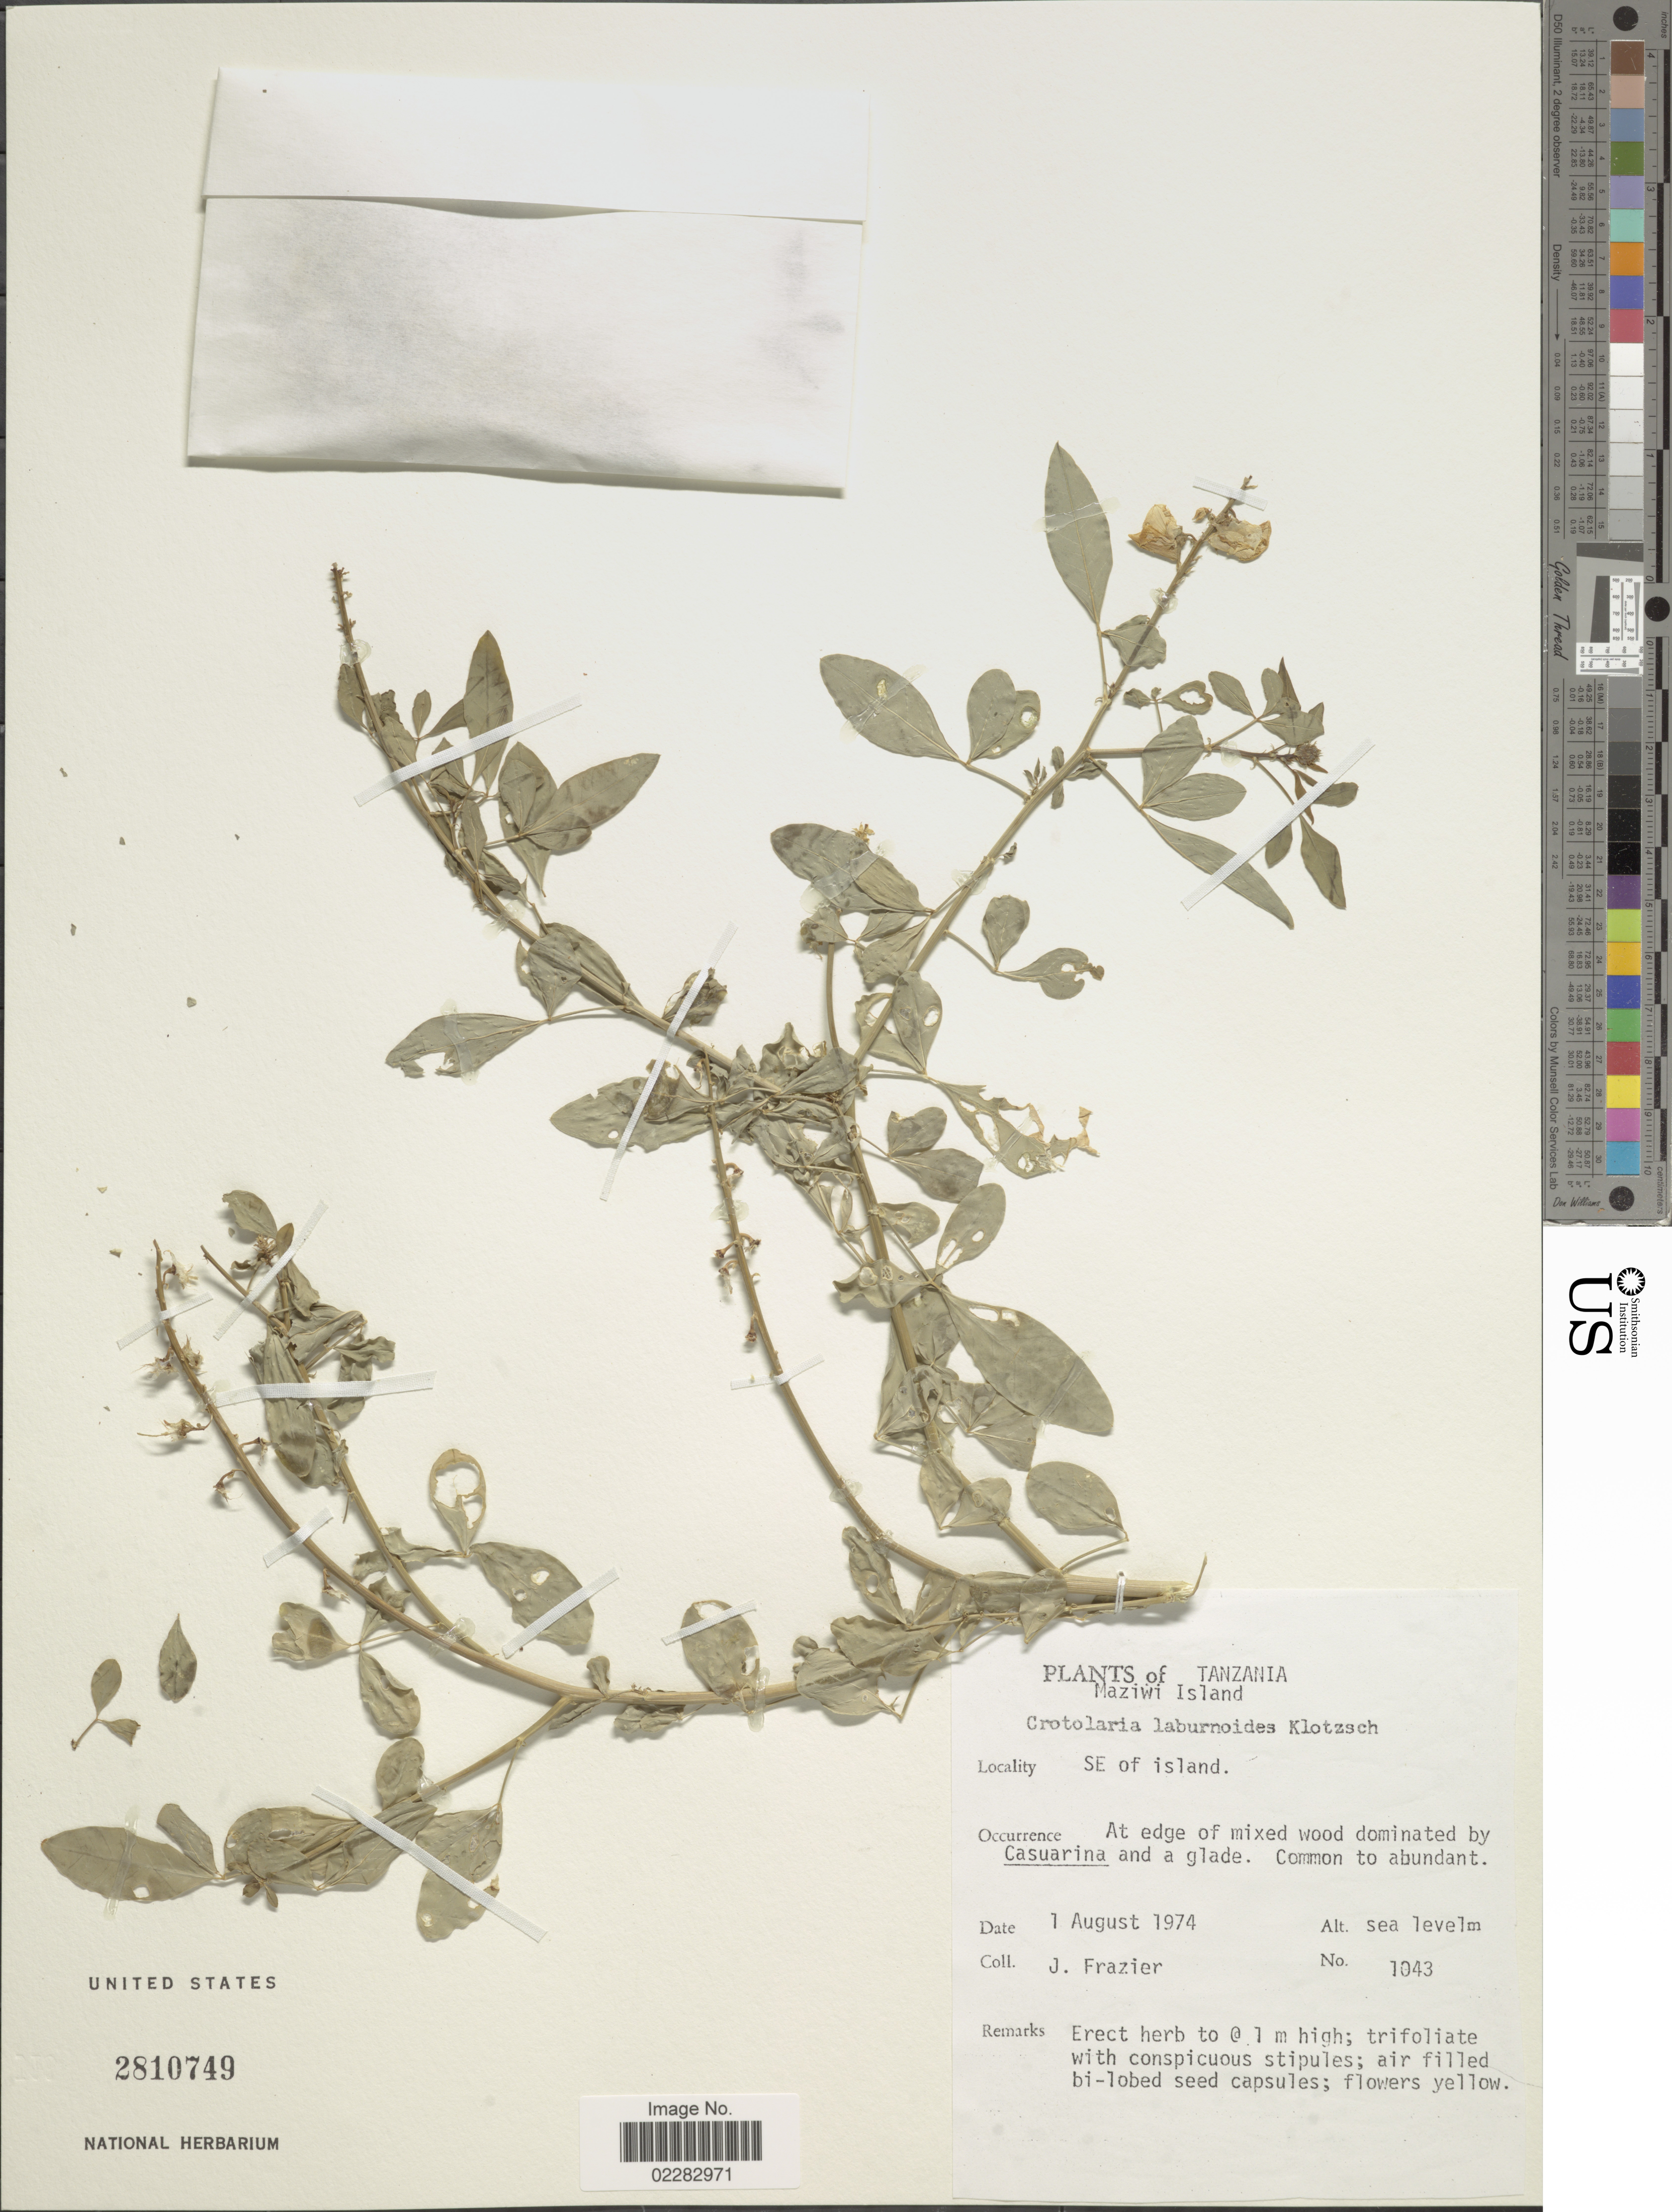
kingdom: Plantae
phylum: Tracheophyta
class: Magnoliopsida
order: Fabales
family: Fabaceae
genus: Crotalaria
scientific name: Crotalaria laburnoides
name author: Klotzsch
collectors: J. Frazier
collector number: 1043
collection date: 1974-08-01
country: Tanzania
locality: Maziwi Island, SE of island, at edge of mixed wood.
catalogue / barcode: US 2810749